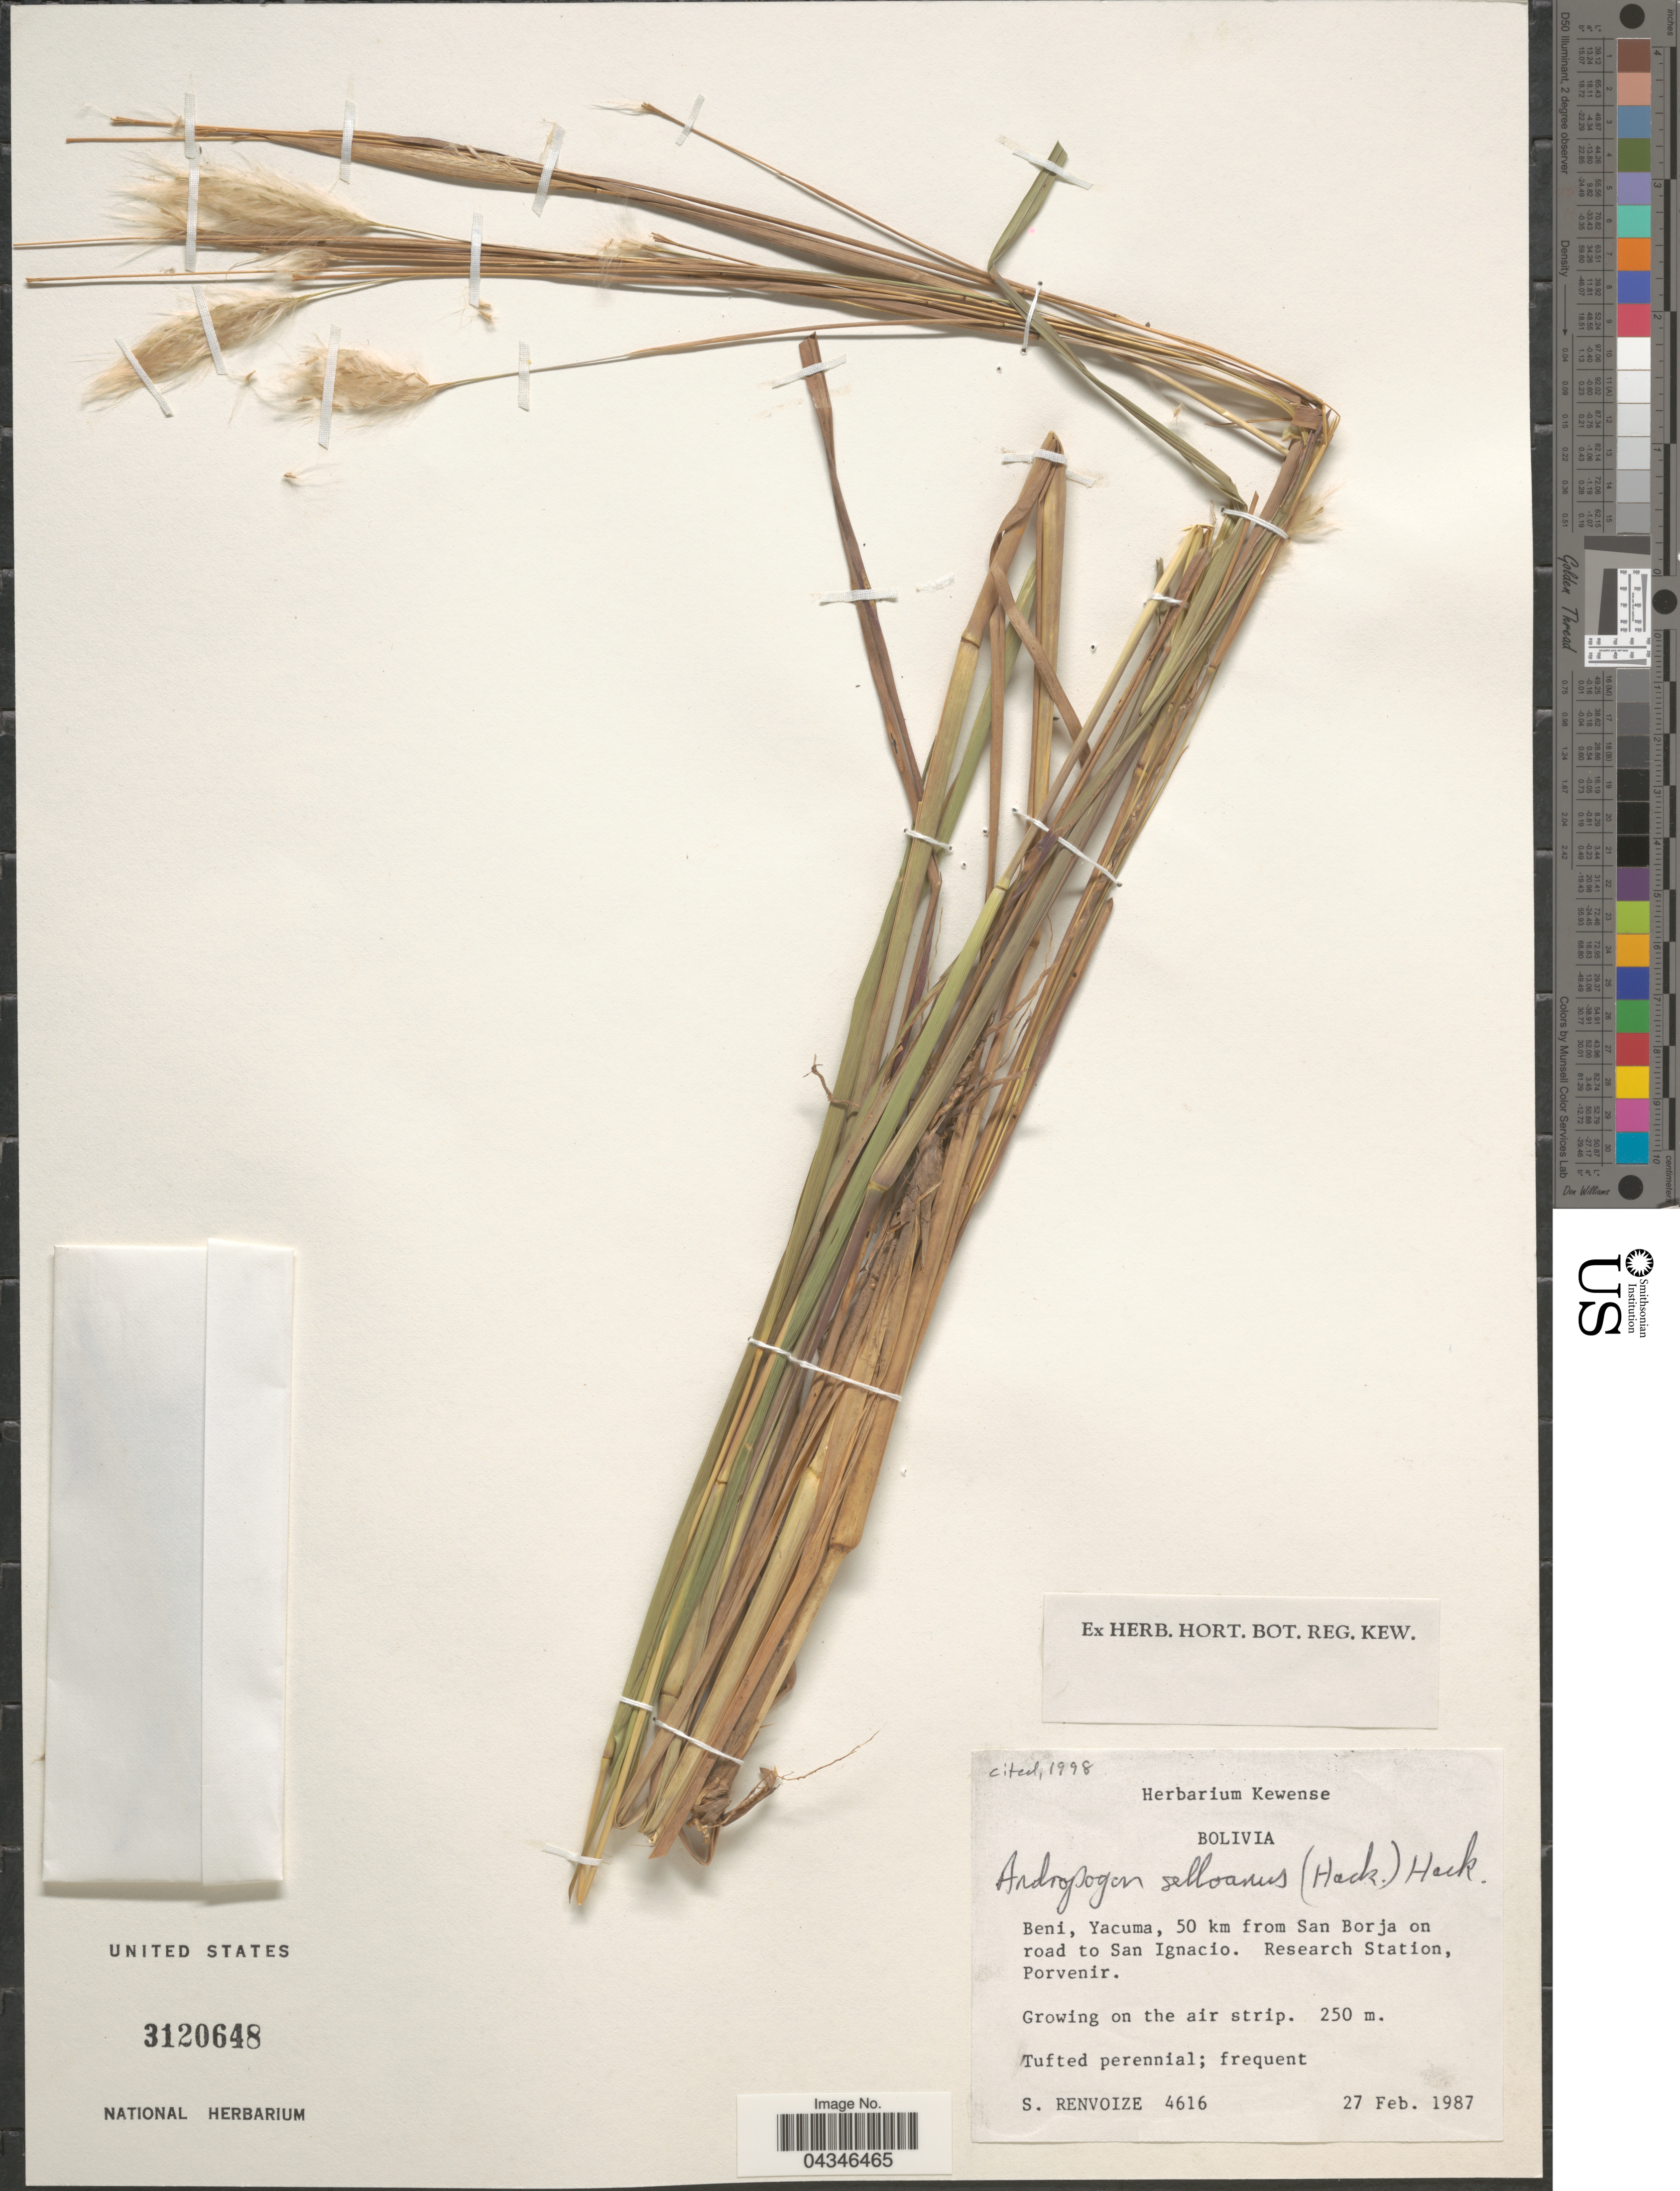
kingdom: Plantae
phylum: Tracheophyta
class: Liliopsida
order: Poales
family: Poaceae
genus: Andropogon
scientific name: Andropogon selloanus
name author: (Hack.) Hack.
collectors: S. A. Renvoize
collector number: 4616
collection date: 1987-02-27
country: Bolivia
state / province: Beni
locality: Yacuma, 50 km from San Borja on road to San Ignacio.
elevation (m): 250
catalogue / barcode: US 3120648